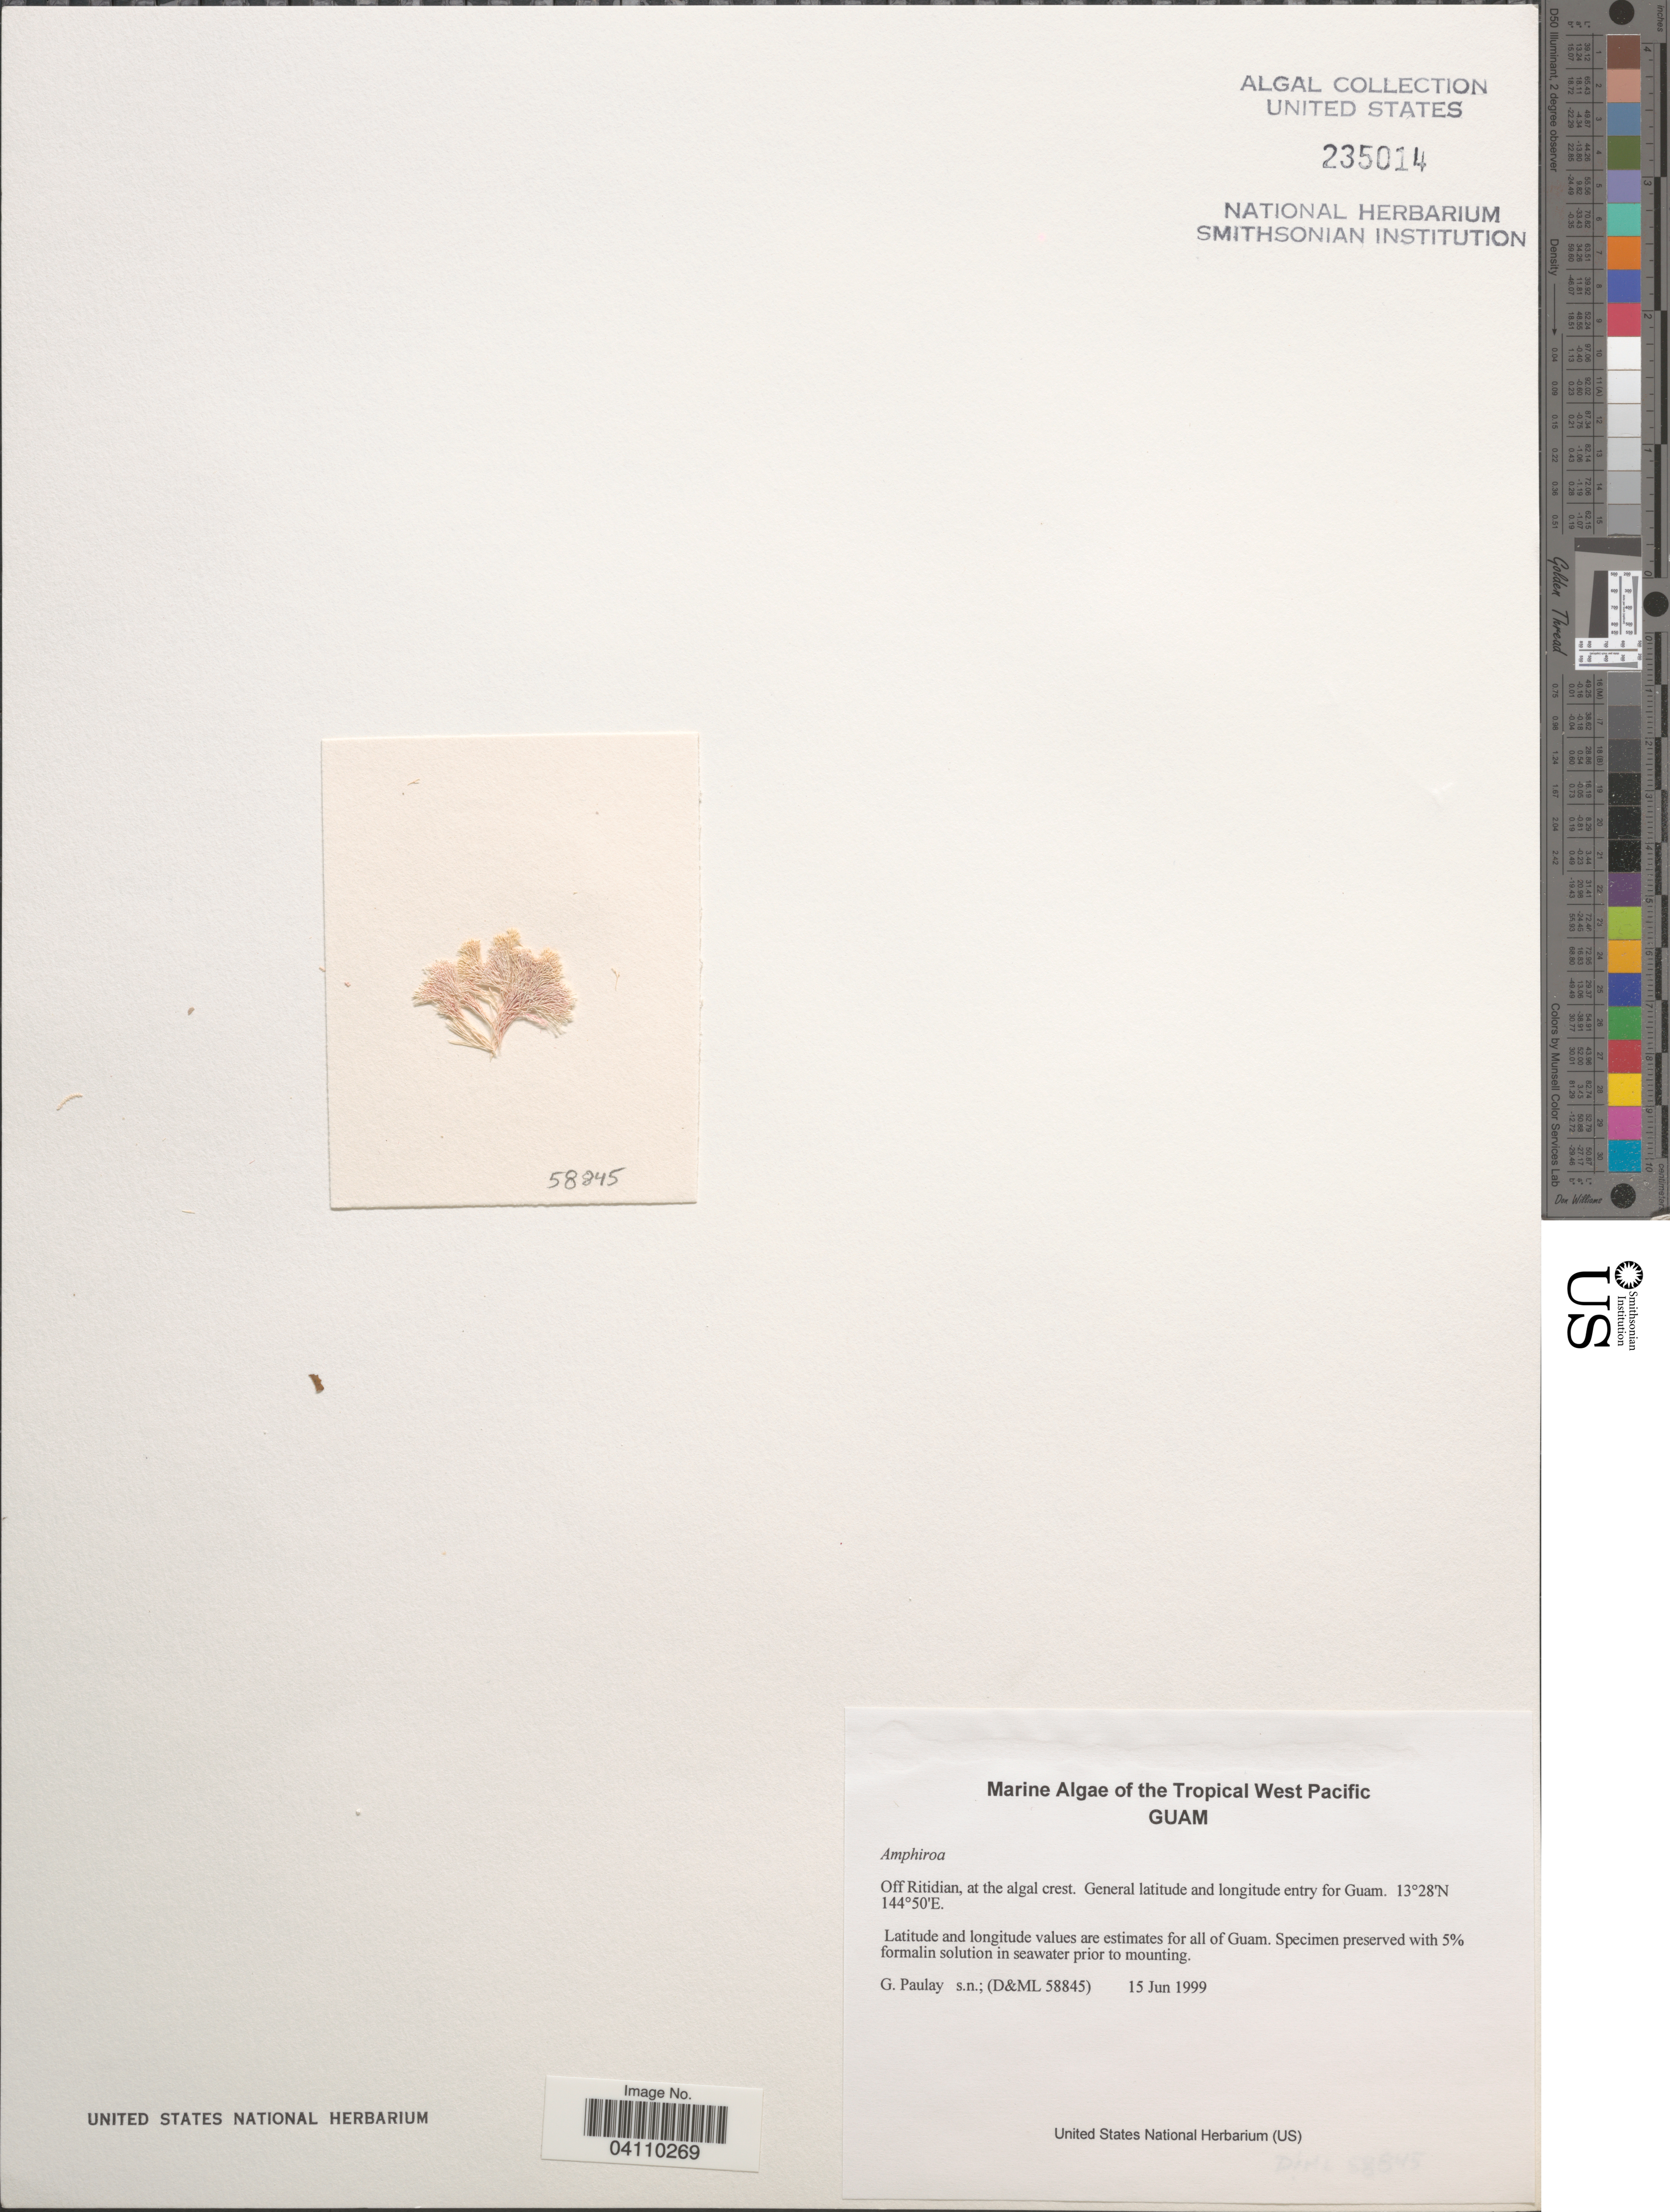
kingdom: Plantae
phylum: Rhodophyta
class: Florideophyceae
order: Corallinales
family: Lithophyllaceae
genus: Amphiroa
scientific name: Amphiroa sp.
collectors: G. Paulay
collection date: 1999-06-15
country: Guam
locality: The Tropical West Pacific. Off Ritidian, at the algal crest.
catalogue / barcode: US 235014